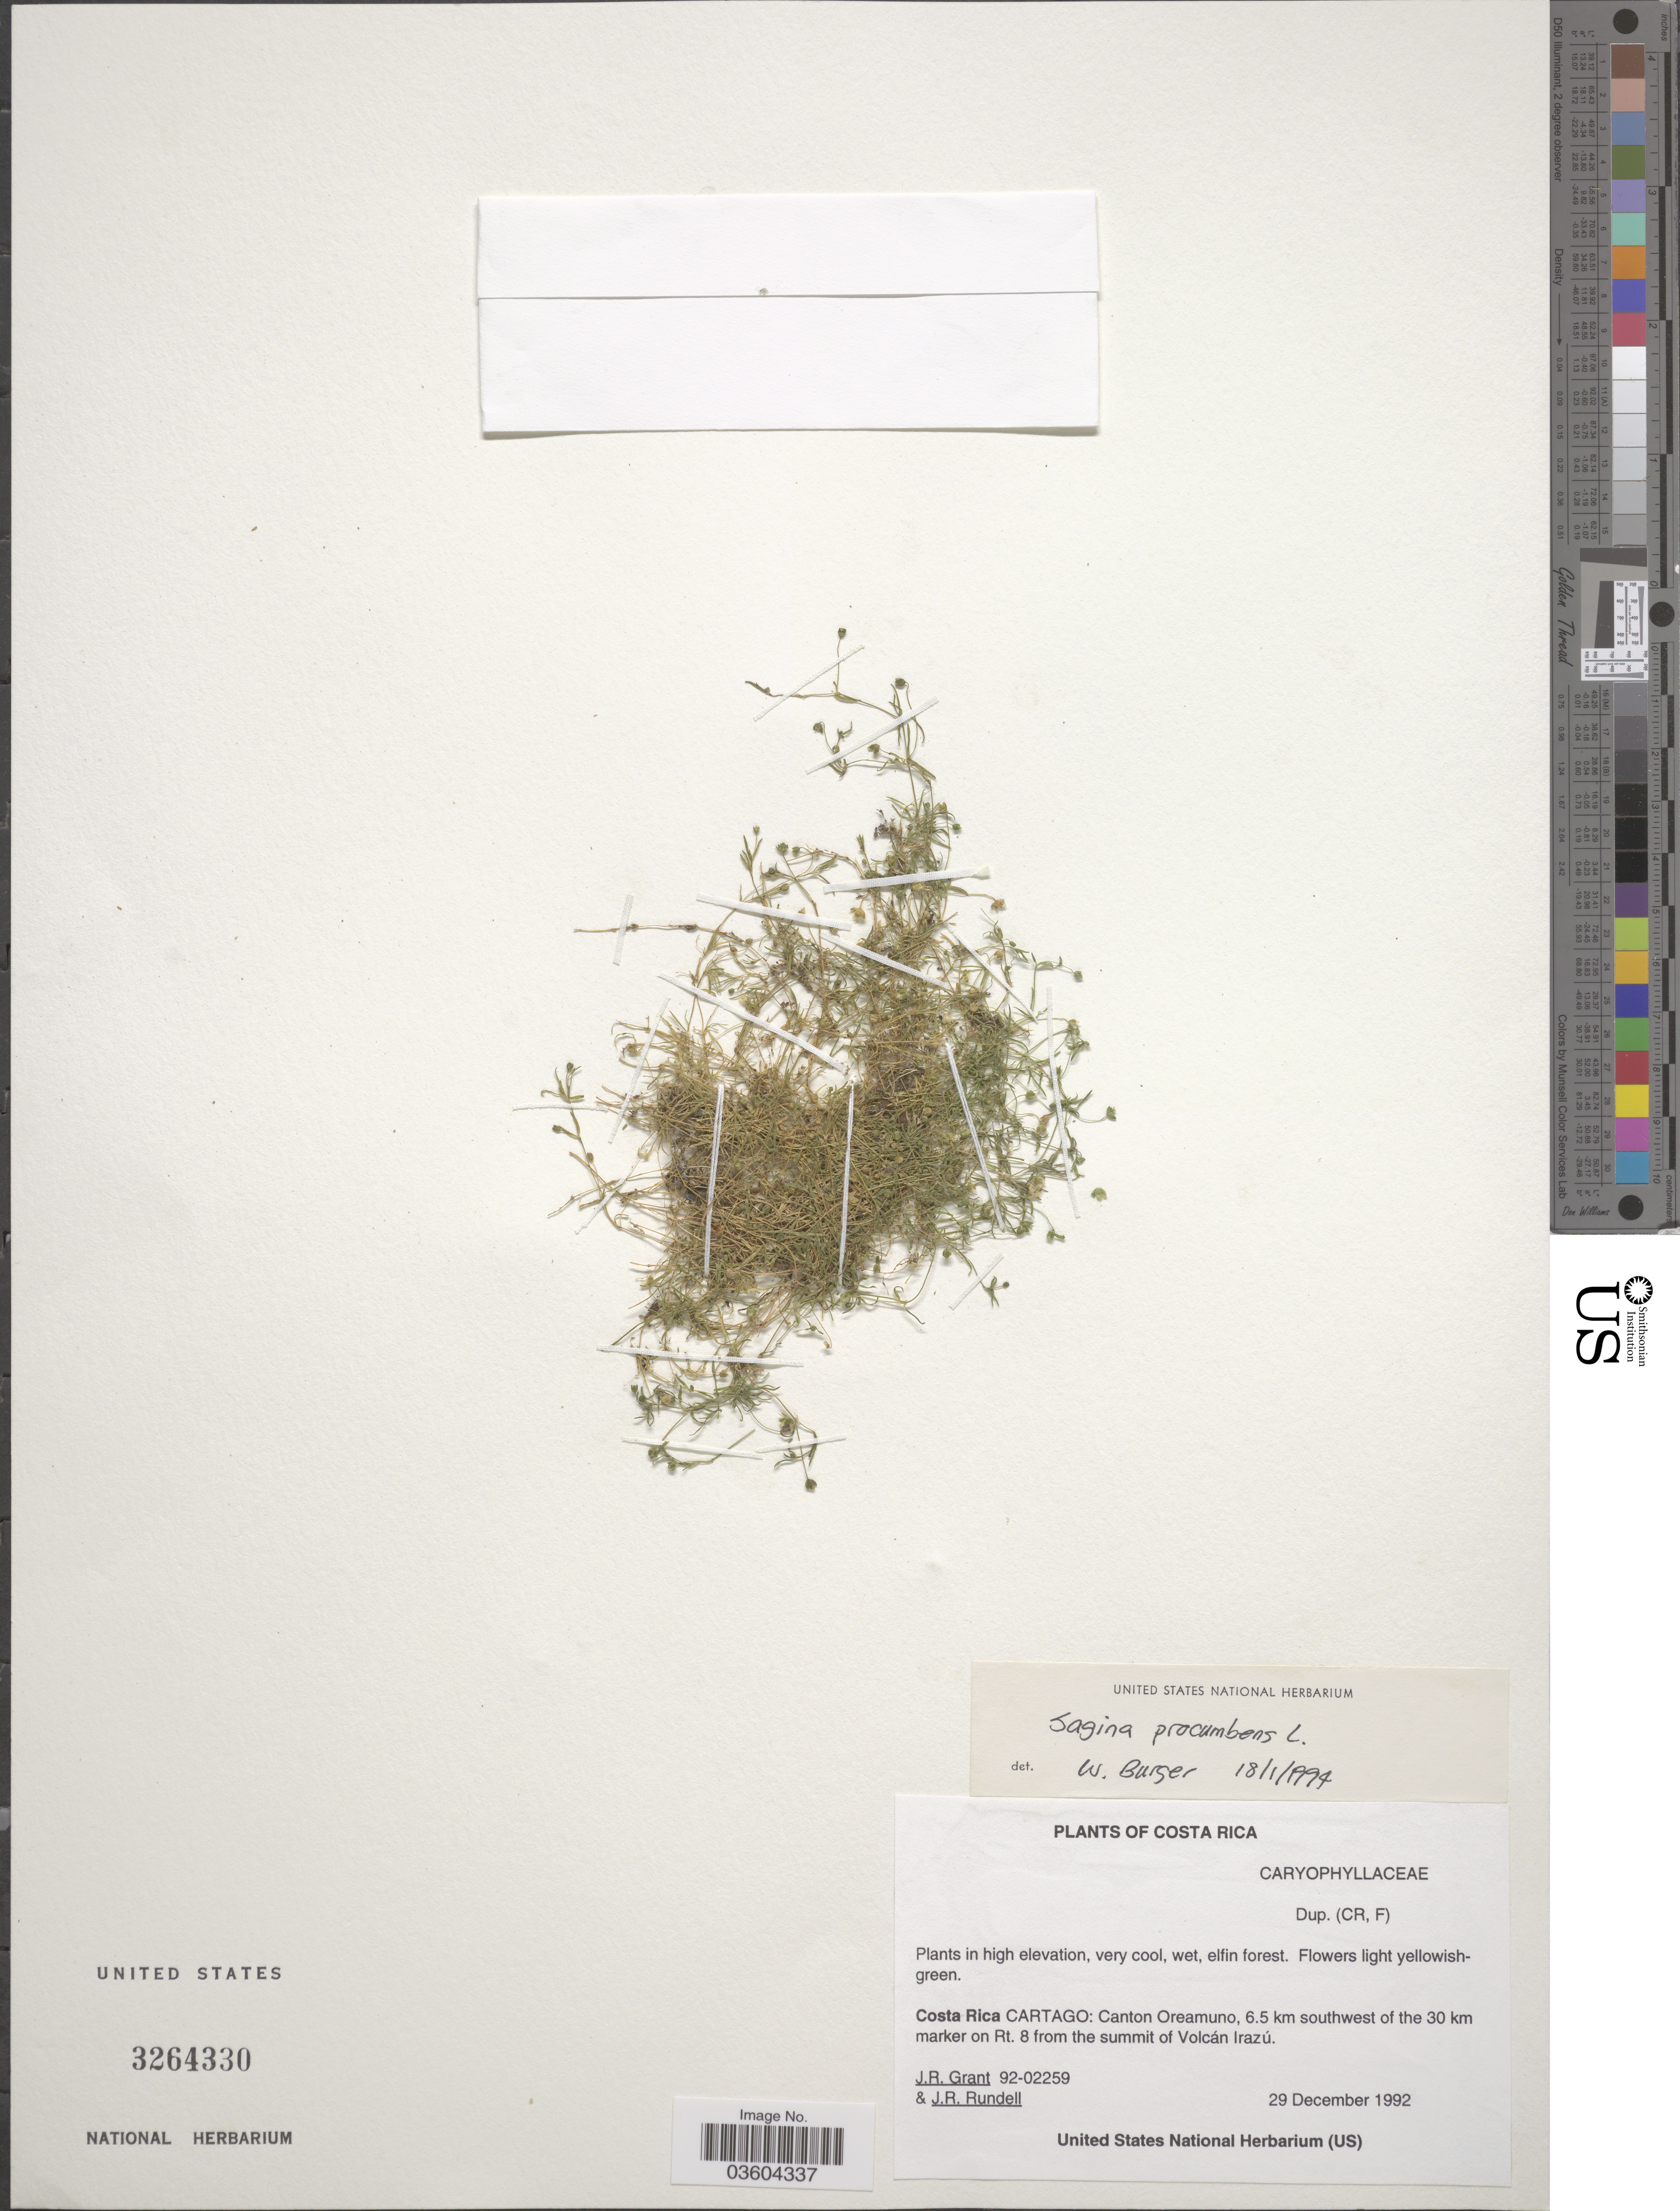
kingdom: Plantae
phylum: Tracheophyta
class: Magnoliopsida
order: Caryophyllales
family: Caryophyllaceae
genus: Sagina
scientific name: Sagina procumbens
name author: L.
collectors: J. Grant & J. R. Rundell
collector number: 92-02259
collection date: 1992-12-29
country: Costa Rica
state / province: Cartago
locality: Canton Oreamuno, 6.5 km southwest of the 30 km marker on Rt. 8 from the summit of Volcán Irazú.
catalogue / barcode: US 3264330